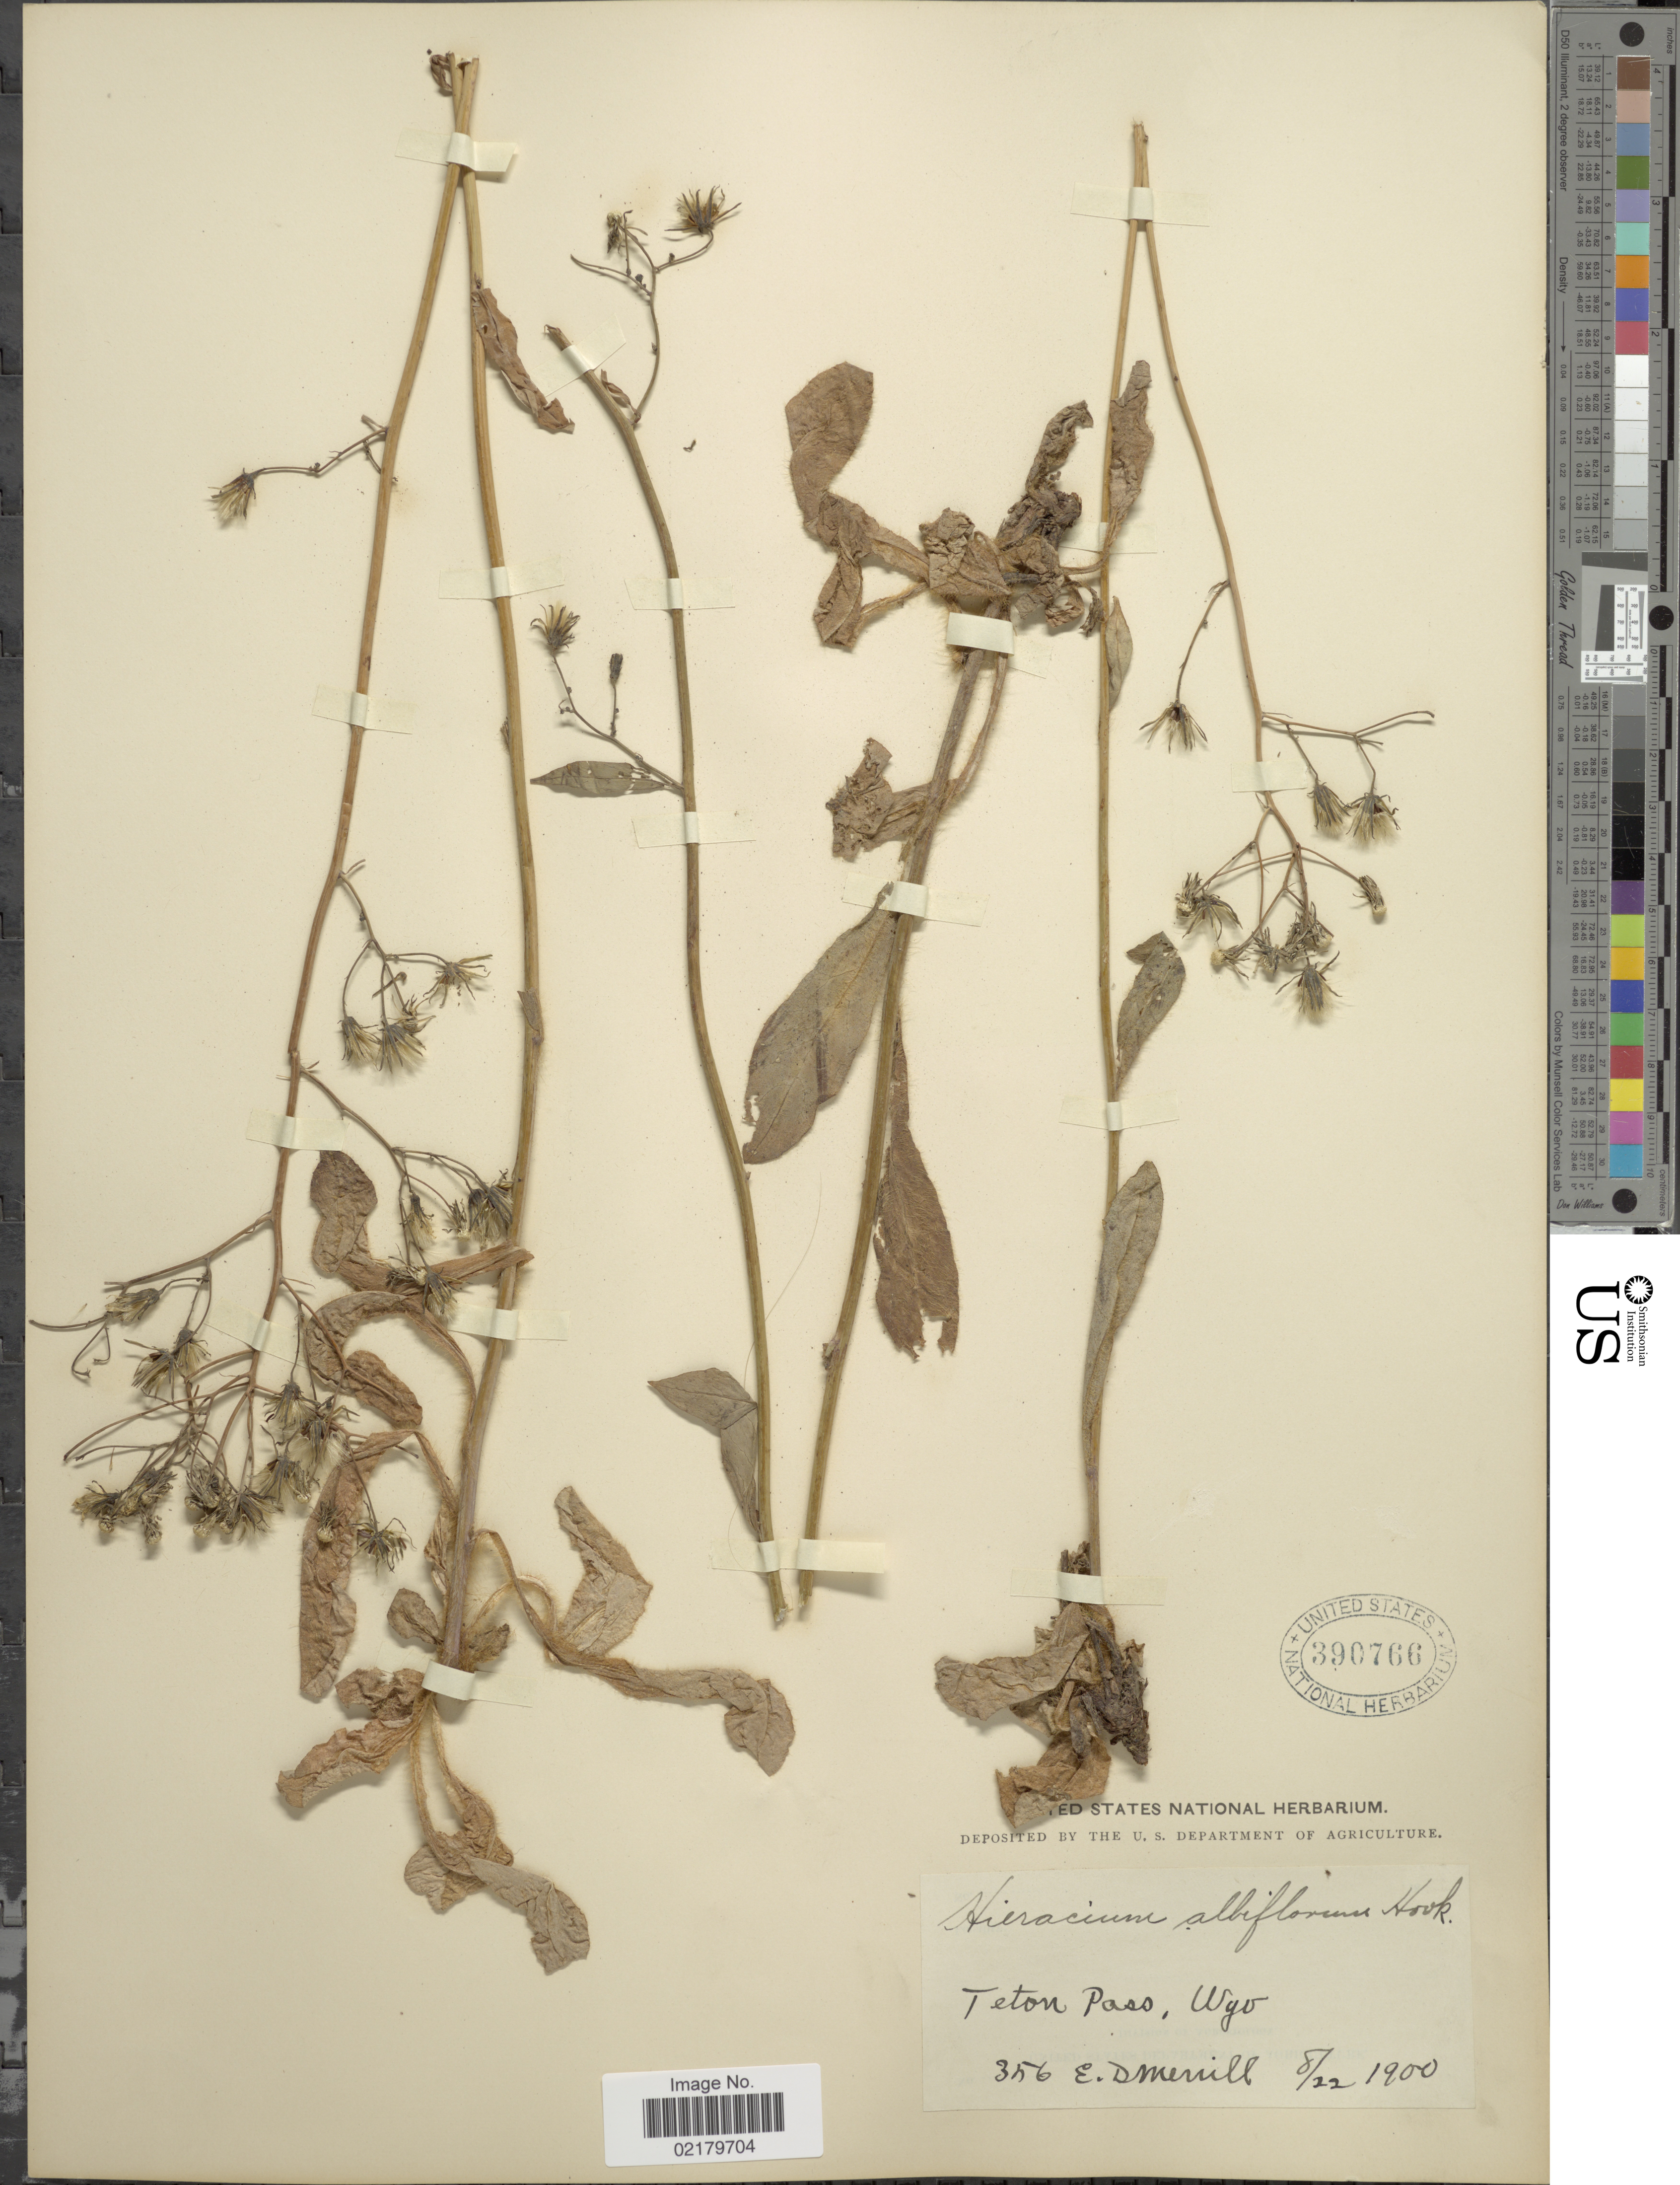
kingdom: Plantae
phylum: Tracheophyta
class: Magnoliopsida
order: Asterales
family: Asteraceae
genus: Hieracium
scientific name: Hieracium albiflorum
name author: Hook.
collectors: E. D. Merrill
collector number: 356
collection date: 1900-08-22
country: United States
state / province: Wyoming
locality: Teton Pass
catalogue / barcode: US 390766